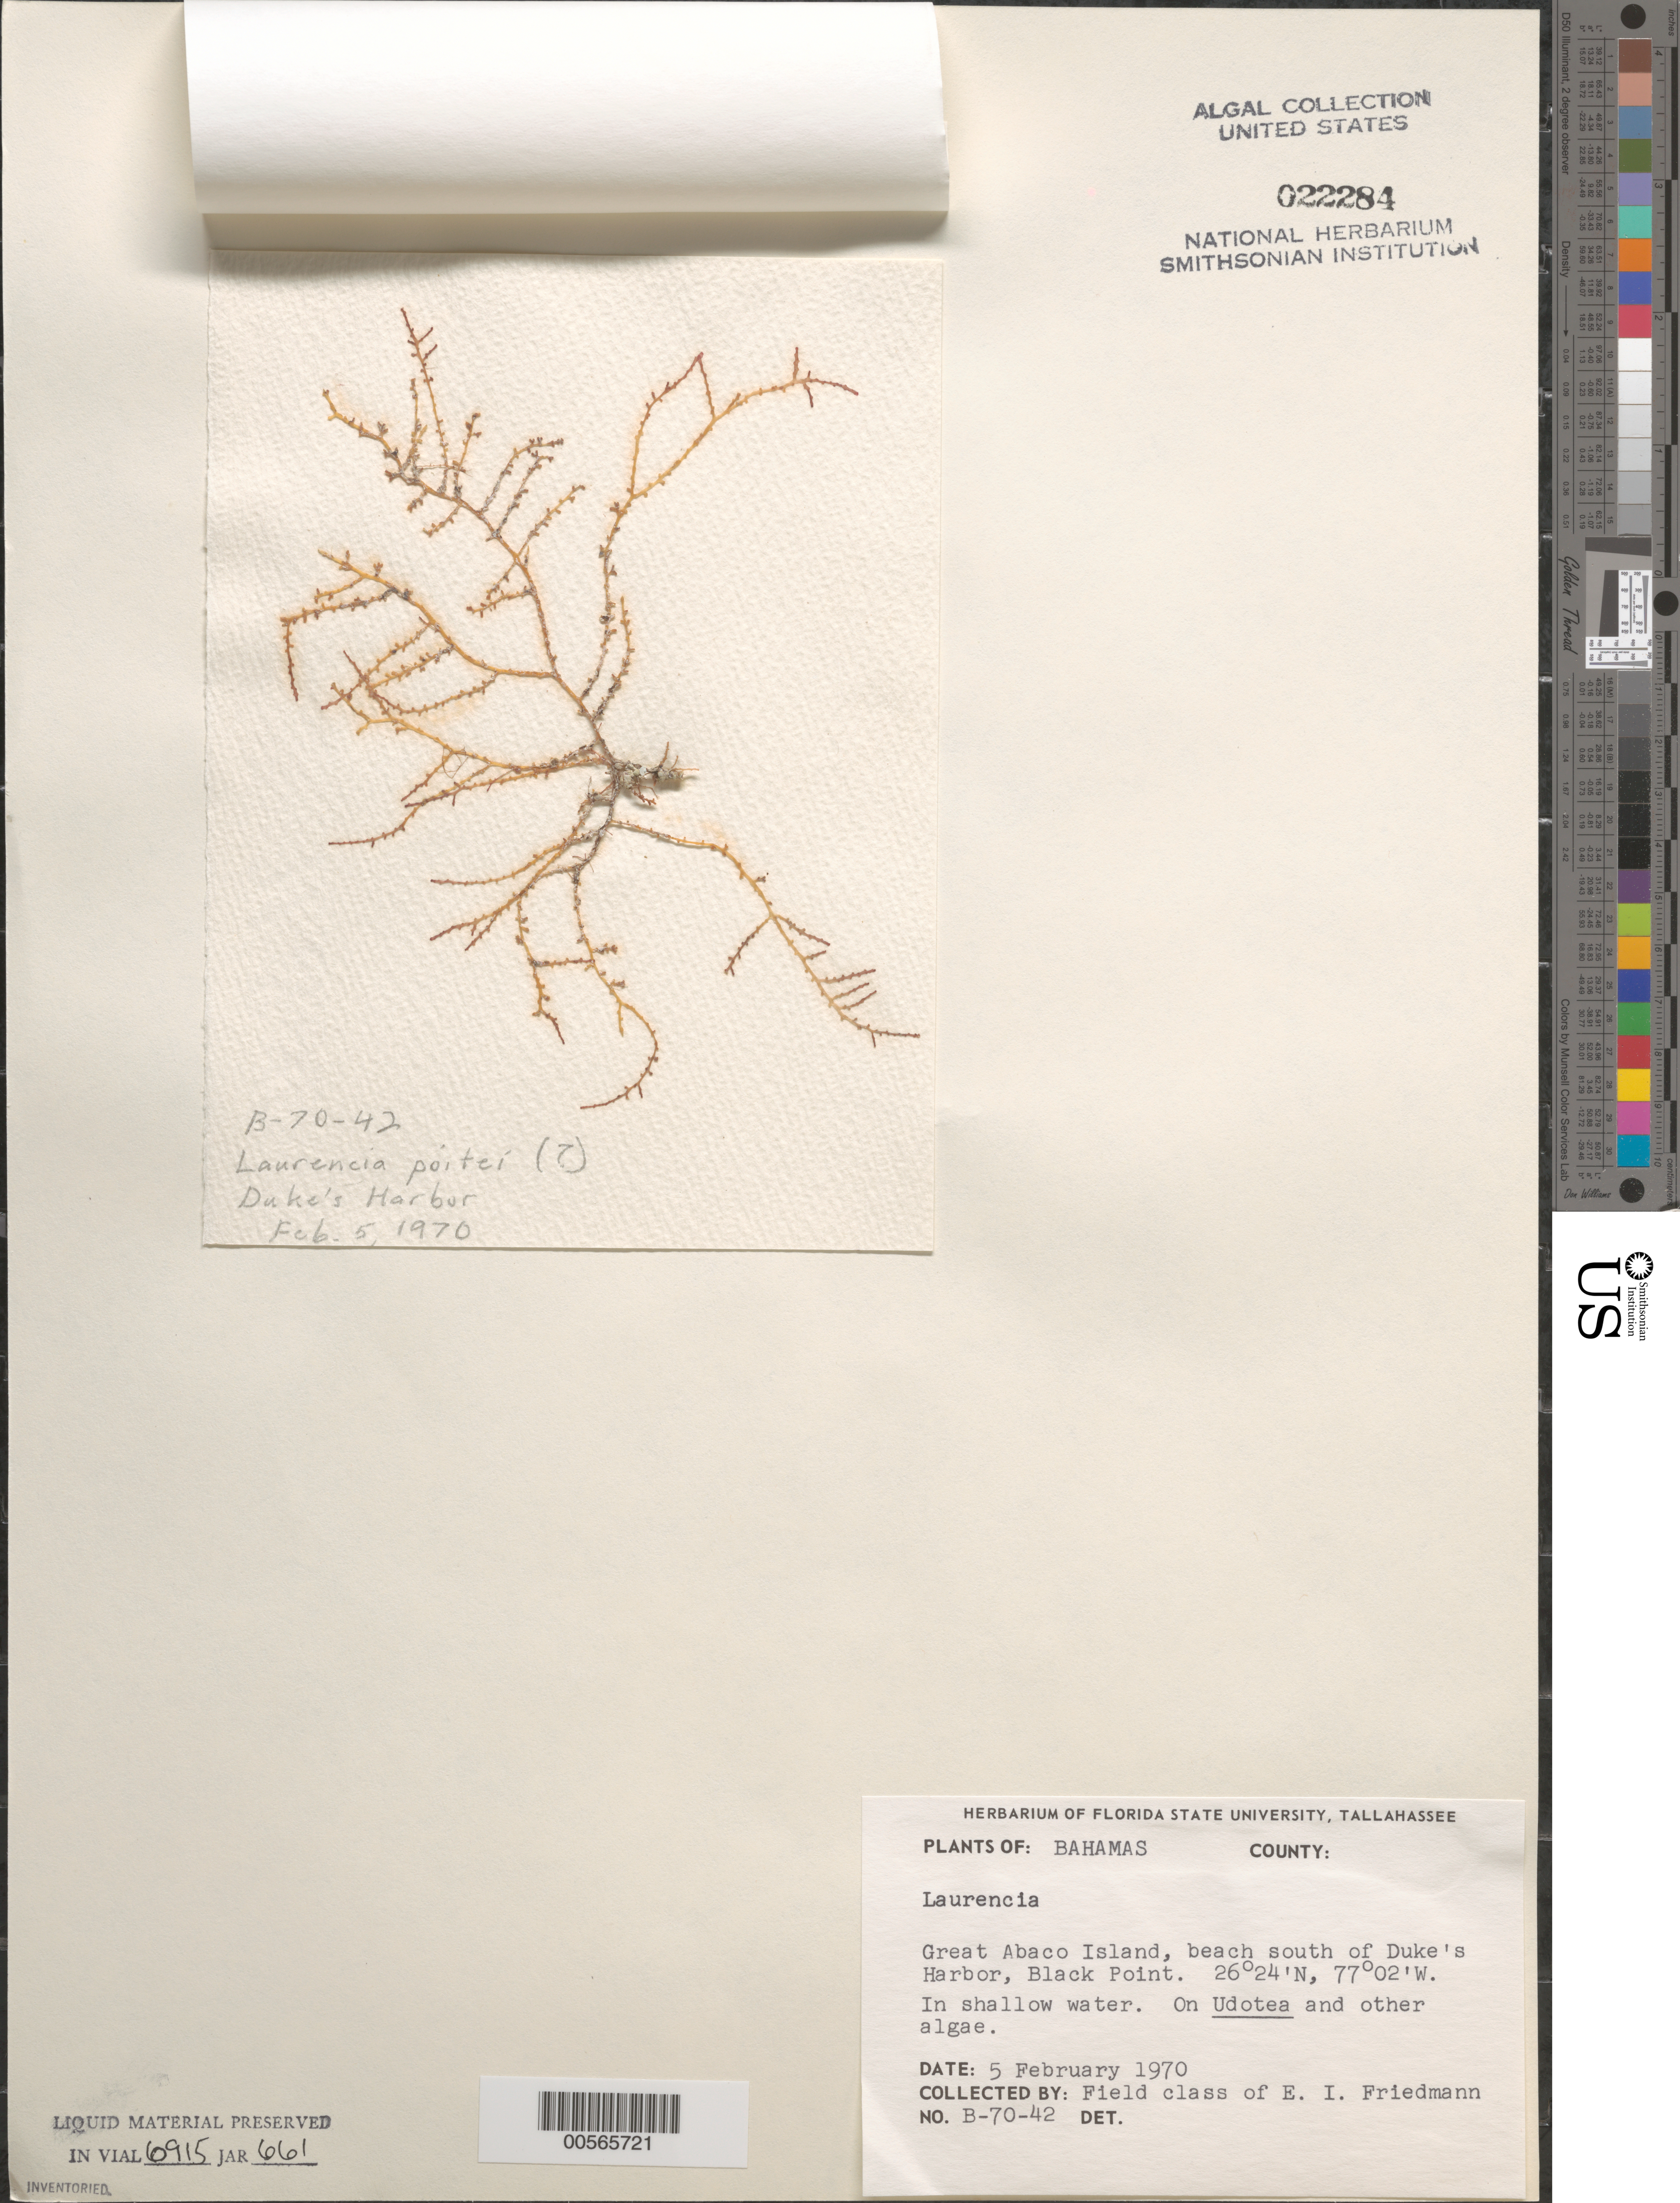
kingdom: Plantae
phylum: Rhodophyta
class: Florideophyceae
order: Ceramiales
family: Rhodomelaceae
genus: Laurencia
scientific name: Laurencia sp.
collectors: E. Friedmann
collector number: B-70-42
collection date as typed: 05 Feb 1970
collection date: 1970-02-05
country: Bahamas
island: Great Abaco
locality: Black Point, south of Duke's Harbor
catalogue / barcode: US 22284